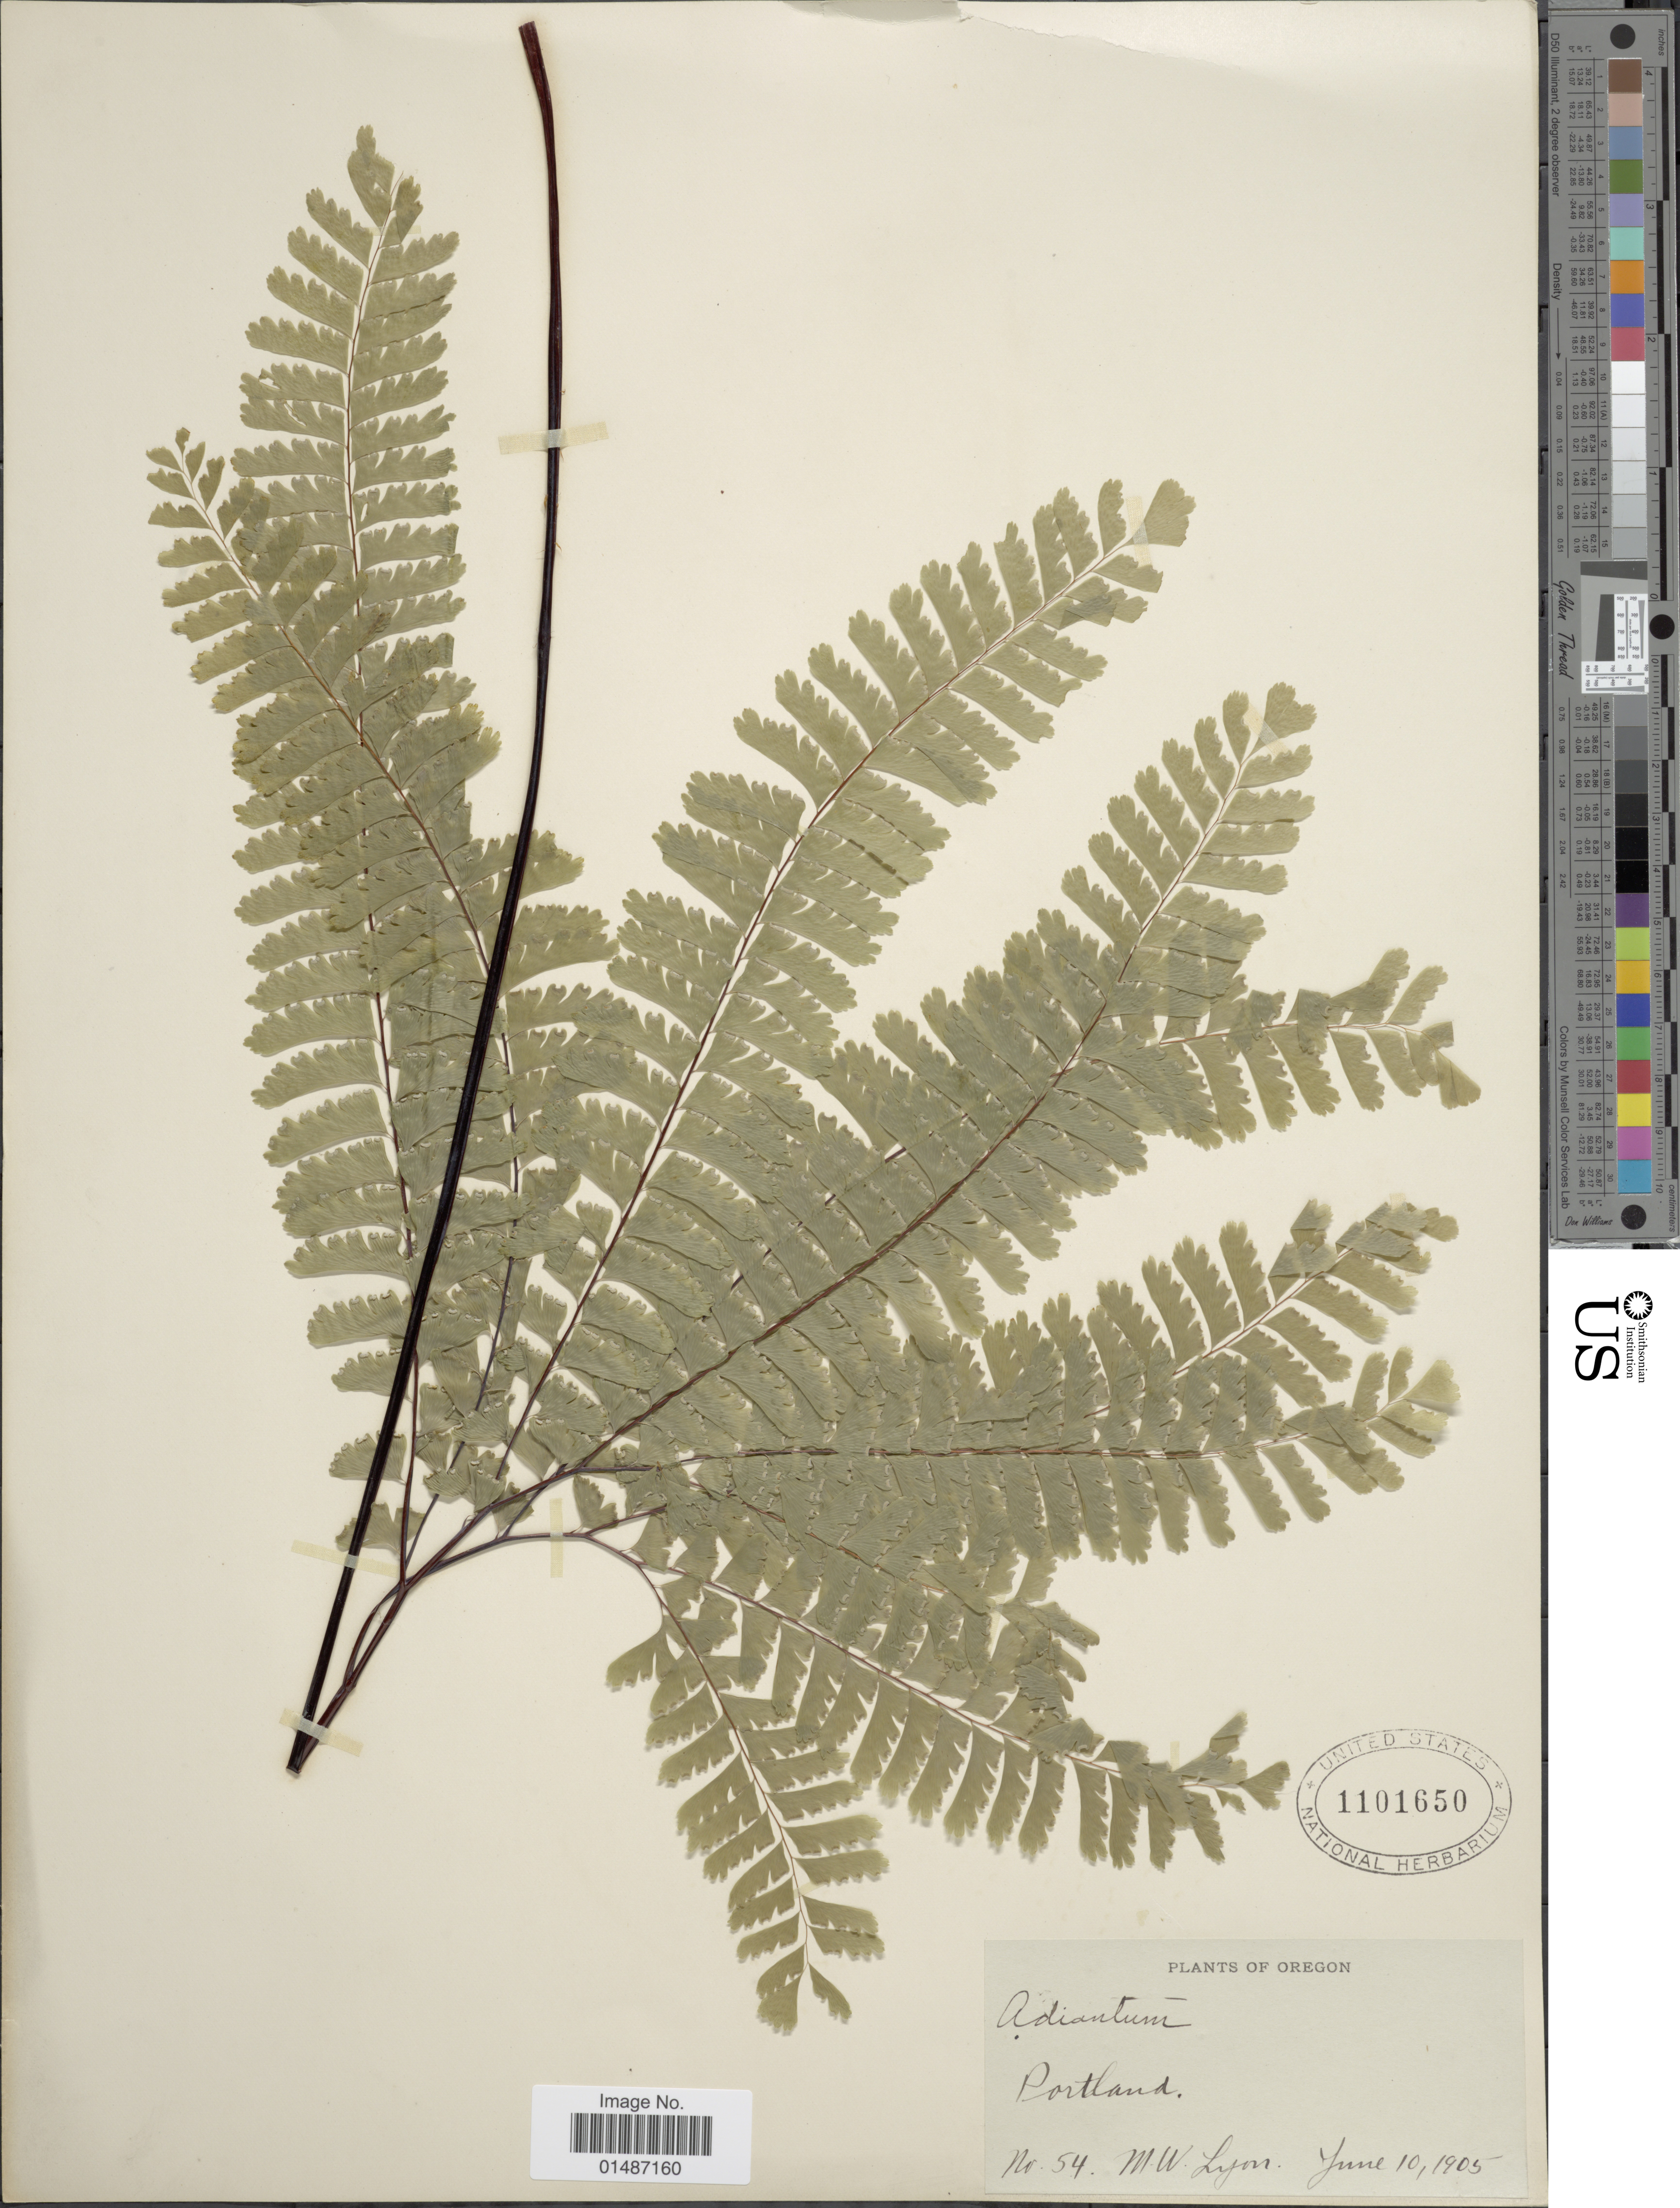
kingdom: Plantae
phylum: Tracheophyta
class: Polypodiopsida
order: Polypodiales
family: Pteridaceae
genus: Adiantum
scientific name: Adiantum pedatum subsp. aleuticum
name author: (Rupr.) Calder & Roy L. Taylor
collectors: M. W. Lyon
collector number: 54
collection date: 1905-06-10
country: United States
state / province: Oregon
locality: Portland.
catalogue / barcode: US 1101650